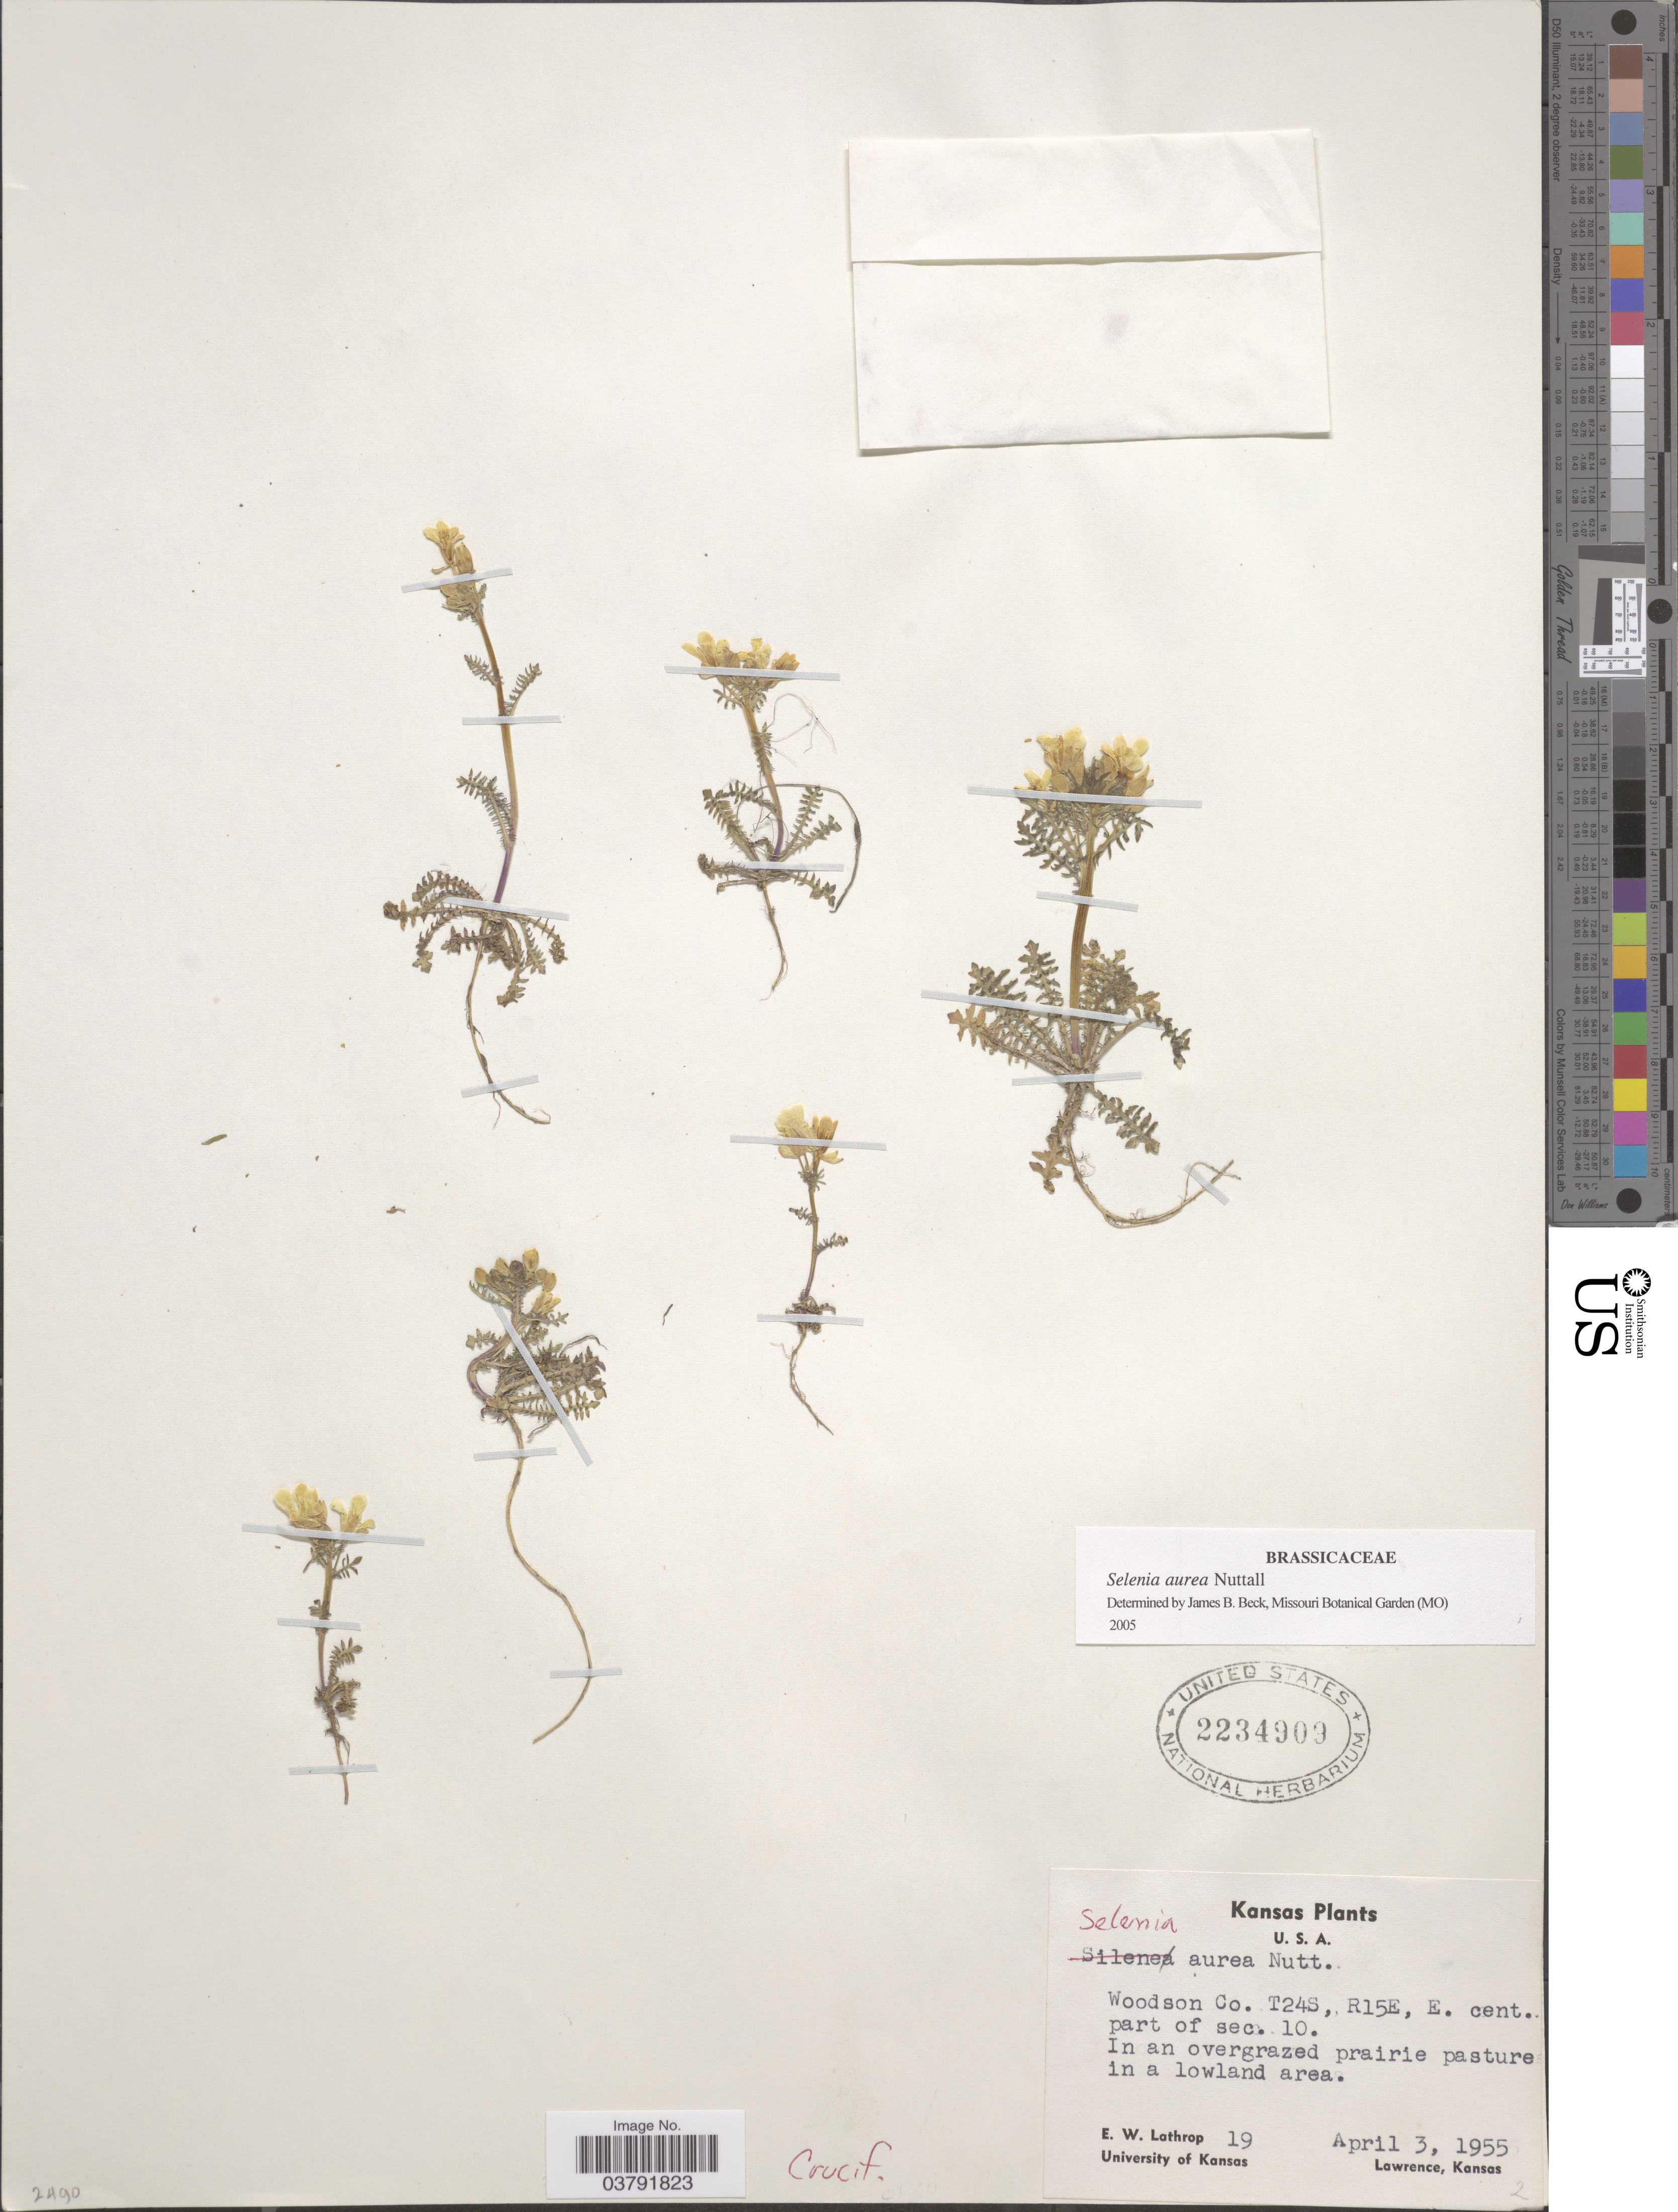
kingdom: Plantae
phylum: Tracheophyta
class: Magnoliopsida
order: Brassicales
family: Brassicaceae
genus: Selenia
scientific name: Selenia aurea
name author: Nutt.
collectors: E. W. Lathrop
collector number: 19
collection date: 1955-04-03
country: United States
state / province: Kansas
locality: Woodson Co. T24S, R15E, E. cent. part of sec. 10.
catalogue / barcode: US 2234909